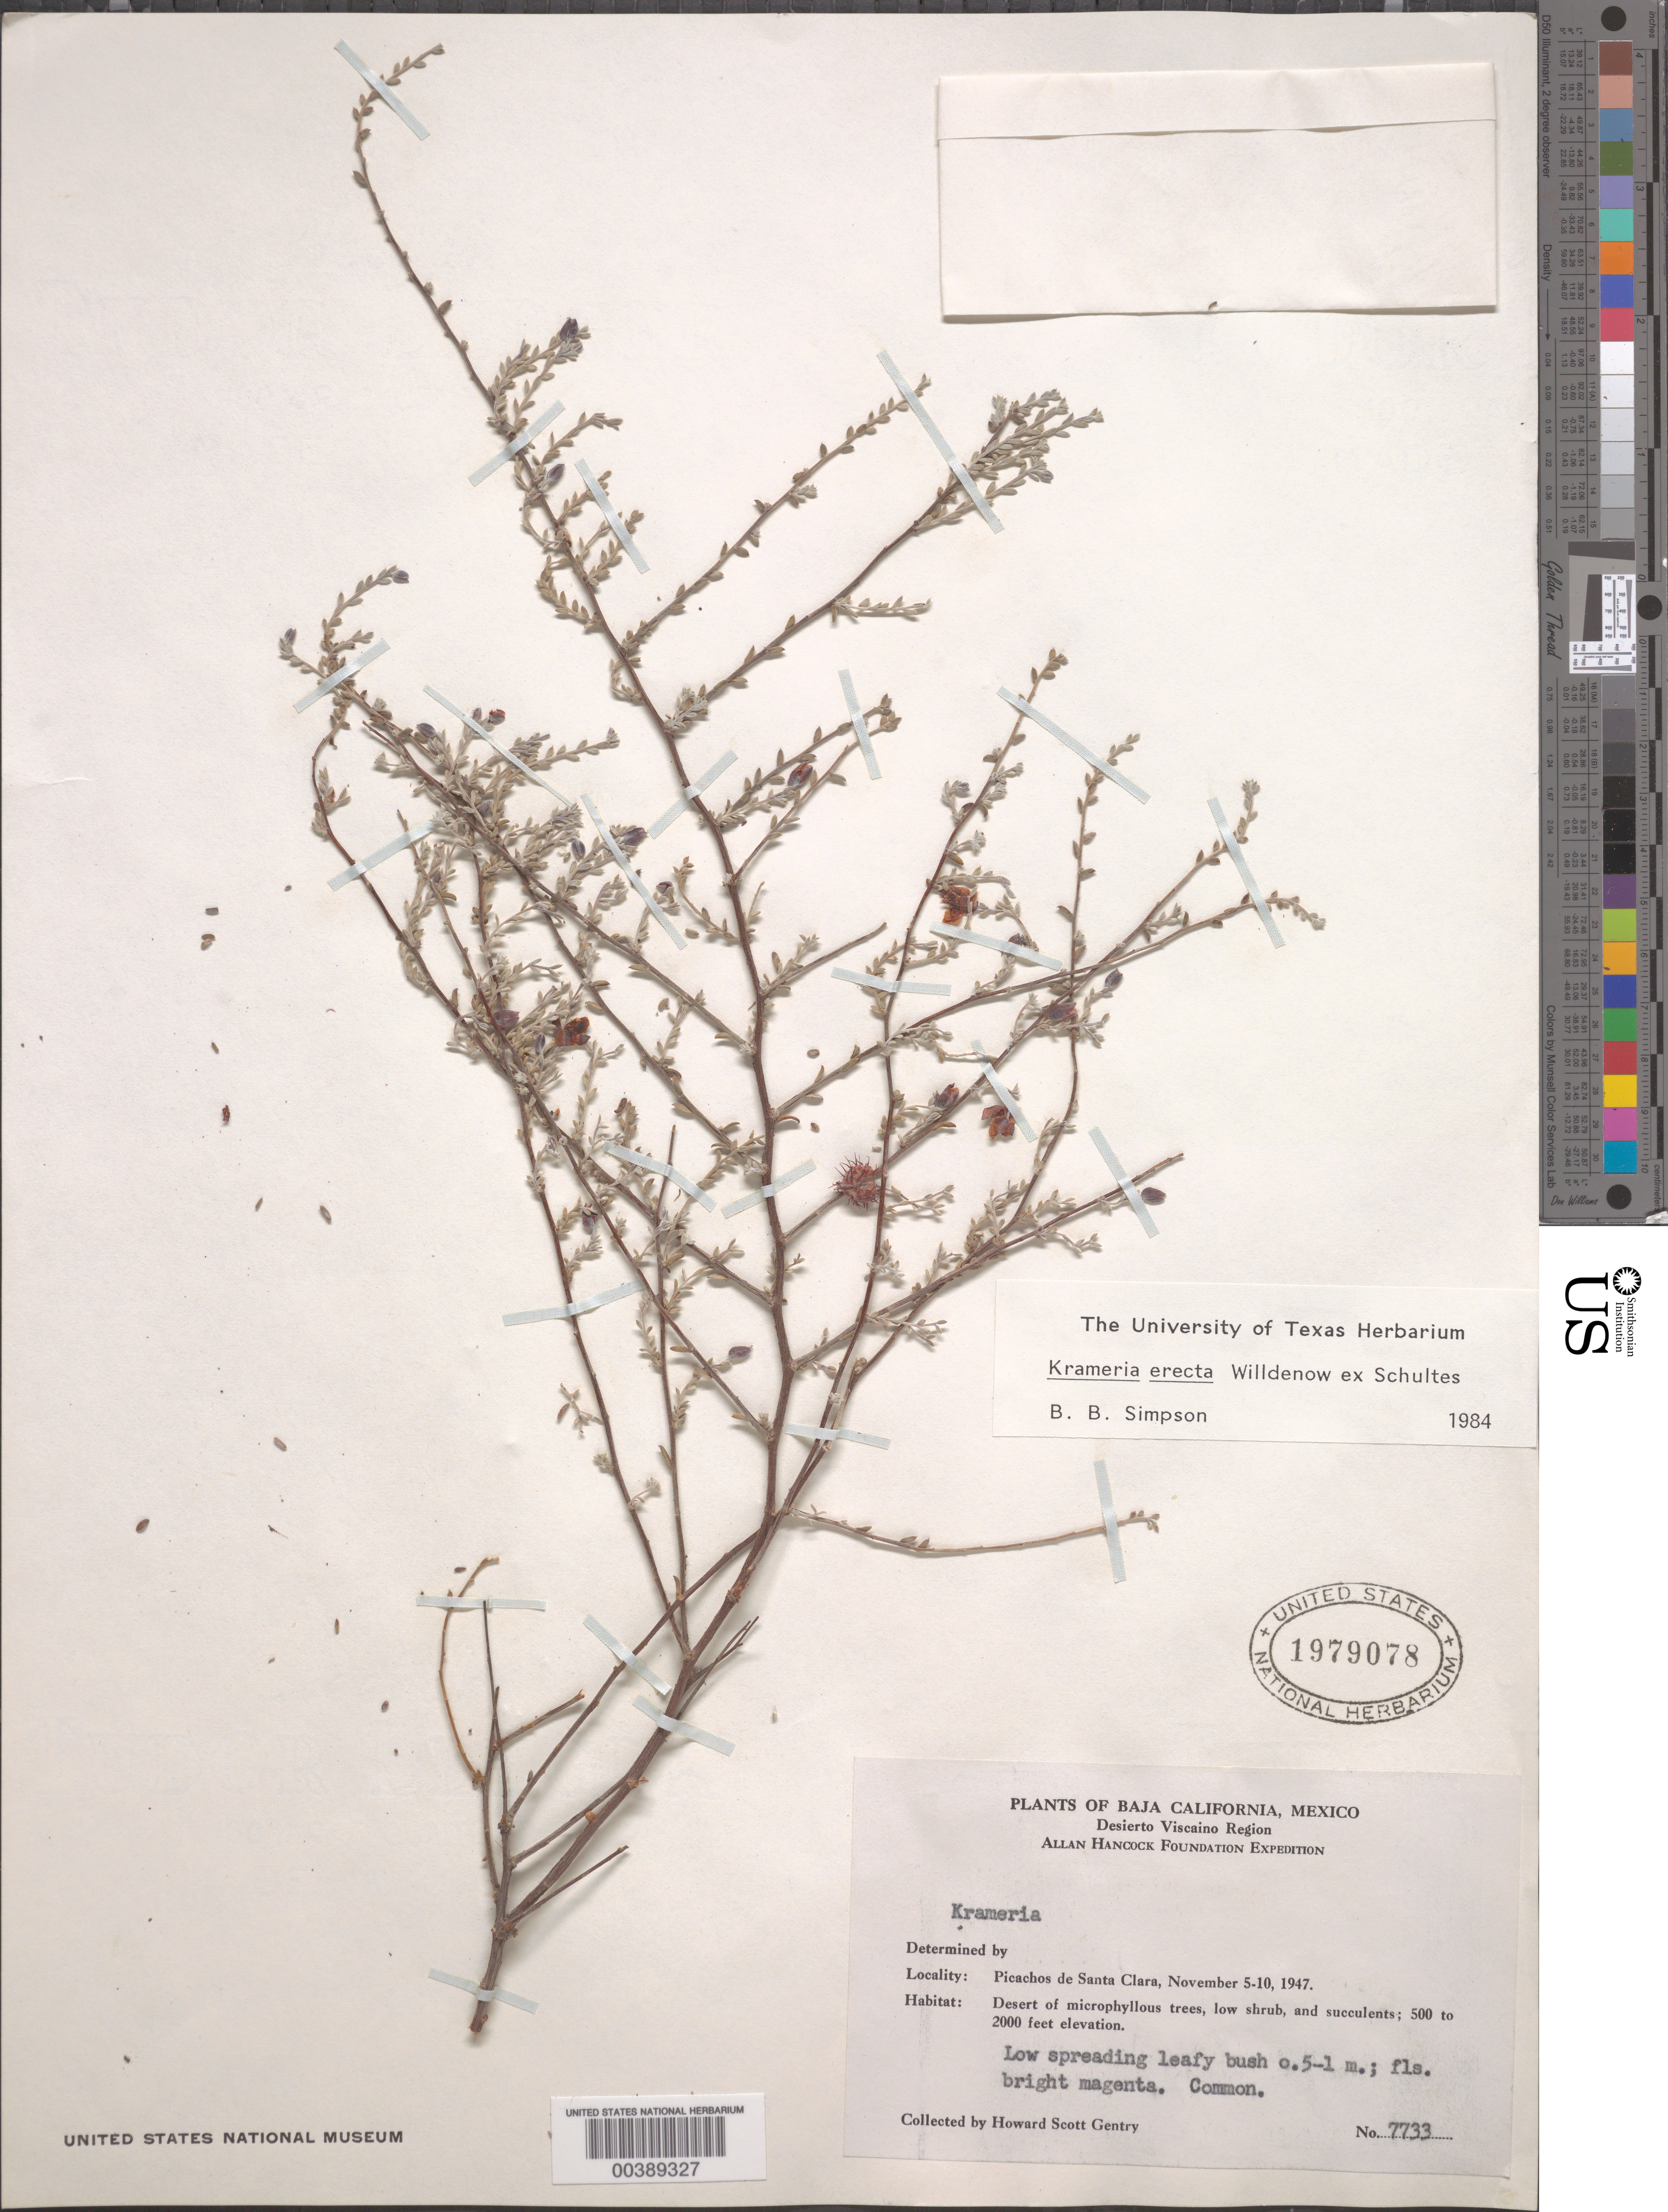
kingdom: Plantae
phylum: Tracheophyta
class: Magnoliopsida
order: Zygophyllales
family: Krameriaceae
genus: Krameria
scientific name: Krameria erecta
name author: Willd. ex Schult.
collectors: H. S. Gentry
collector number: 7733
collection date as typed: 05 Nov 1947 to 10 Nov 1947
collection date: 1947-11-05/1947-11-10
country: Mexico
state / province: Baja California Sur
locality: Picachos de Santa Clara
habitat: Desert of microphyllous trees, low shrub, and succulents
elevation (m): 152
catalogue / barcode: US 1979078